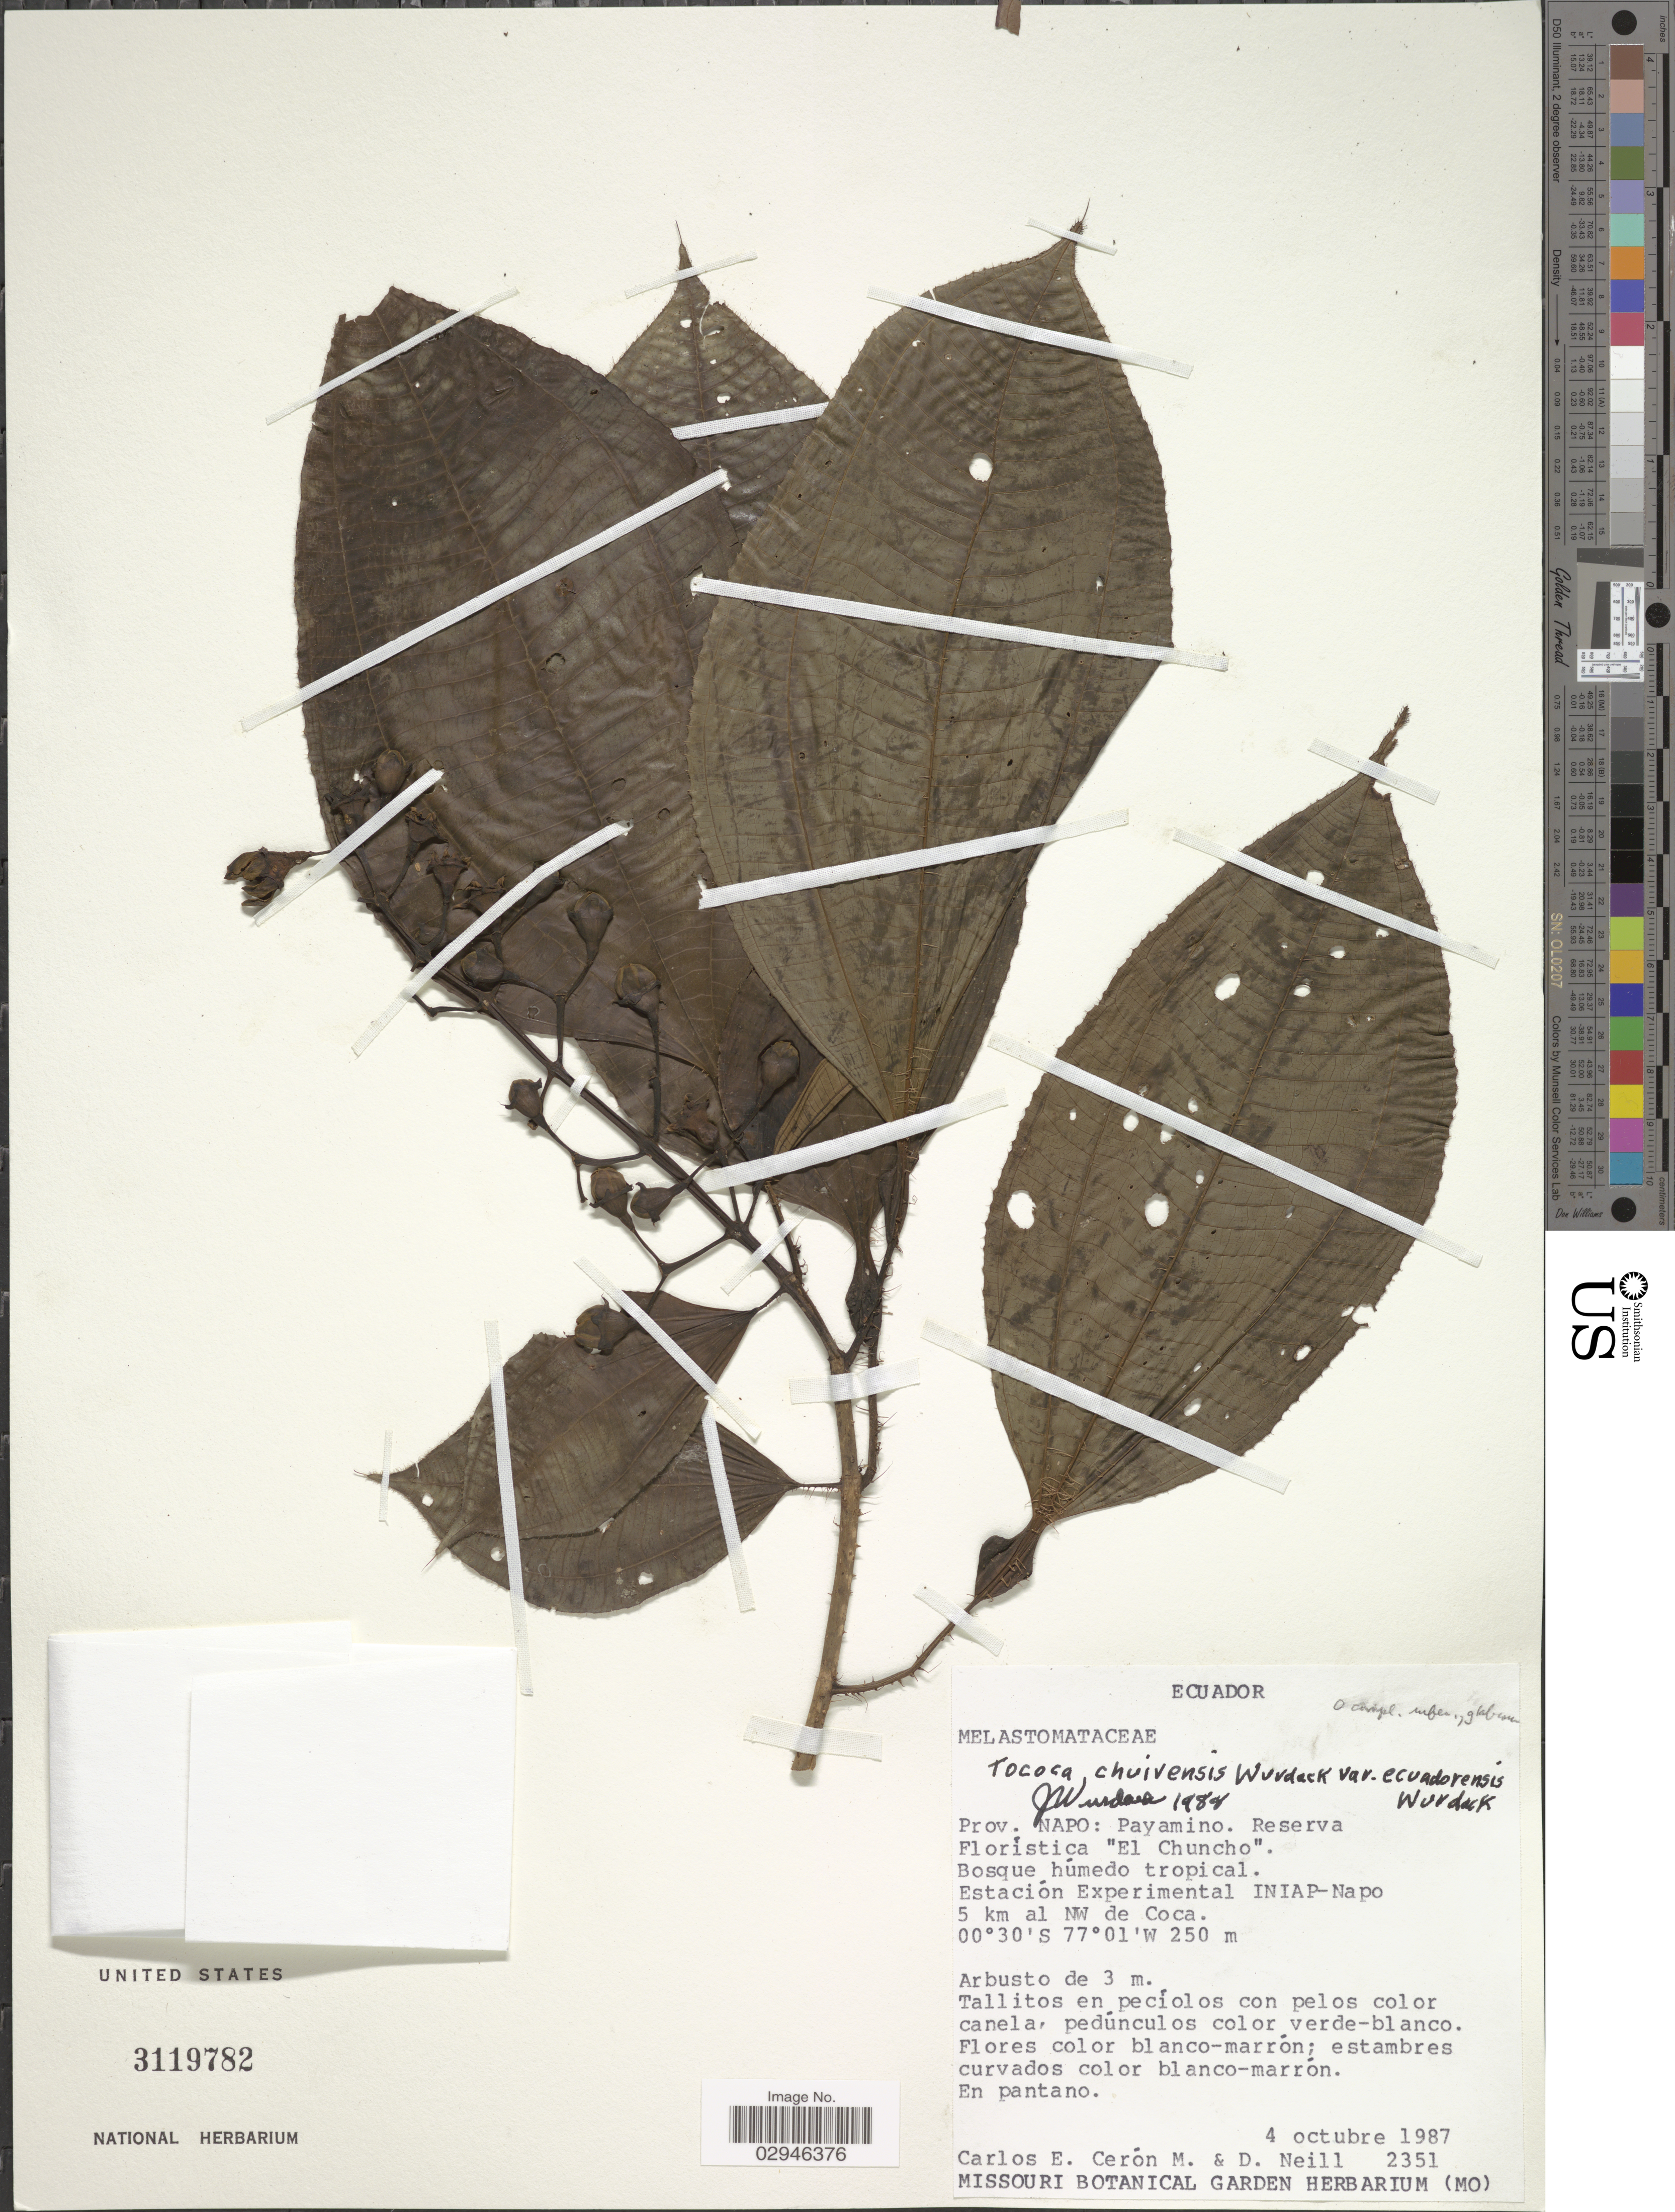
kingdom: Plantae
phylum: Tracheophyta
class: Magnoliopsida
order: Myrtales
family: Melastomataceae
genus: Tococa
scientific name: Tococa chuivensis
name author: Wurdack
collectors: C. E. Cerón M. & D. Neill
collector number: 2351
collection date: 1987-10-04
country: Ecuador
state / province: Napo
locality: Payamino, Reserva Floristica "El Chuncho", Estación Experimental INIAP-Napo.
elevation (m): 250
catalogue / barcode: US 3119782